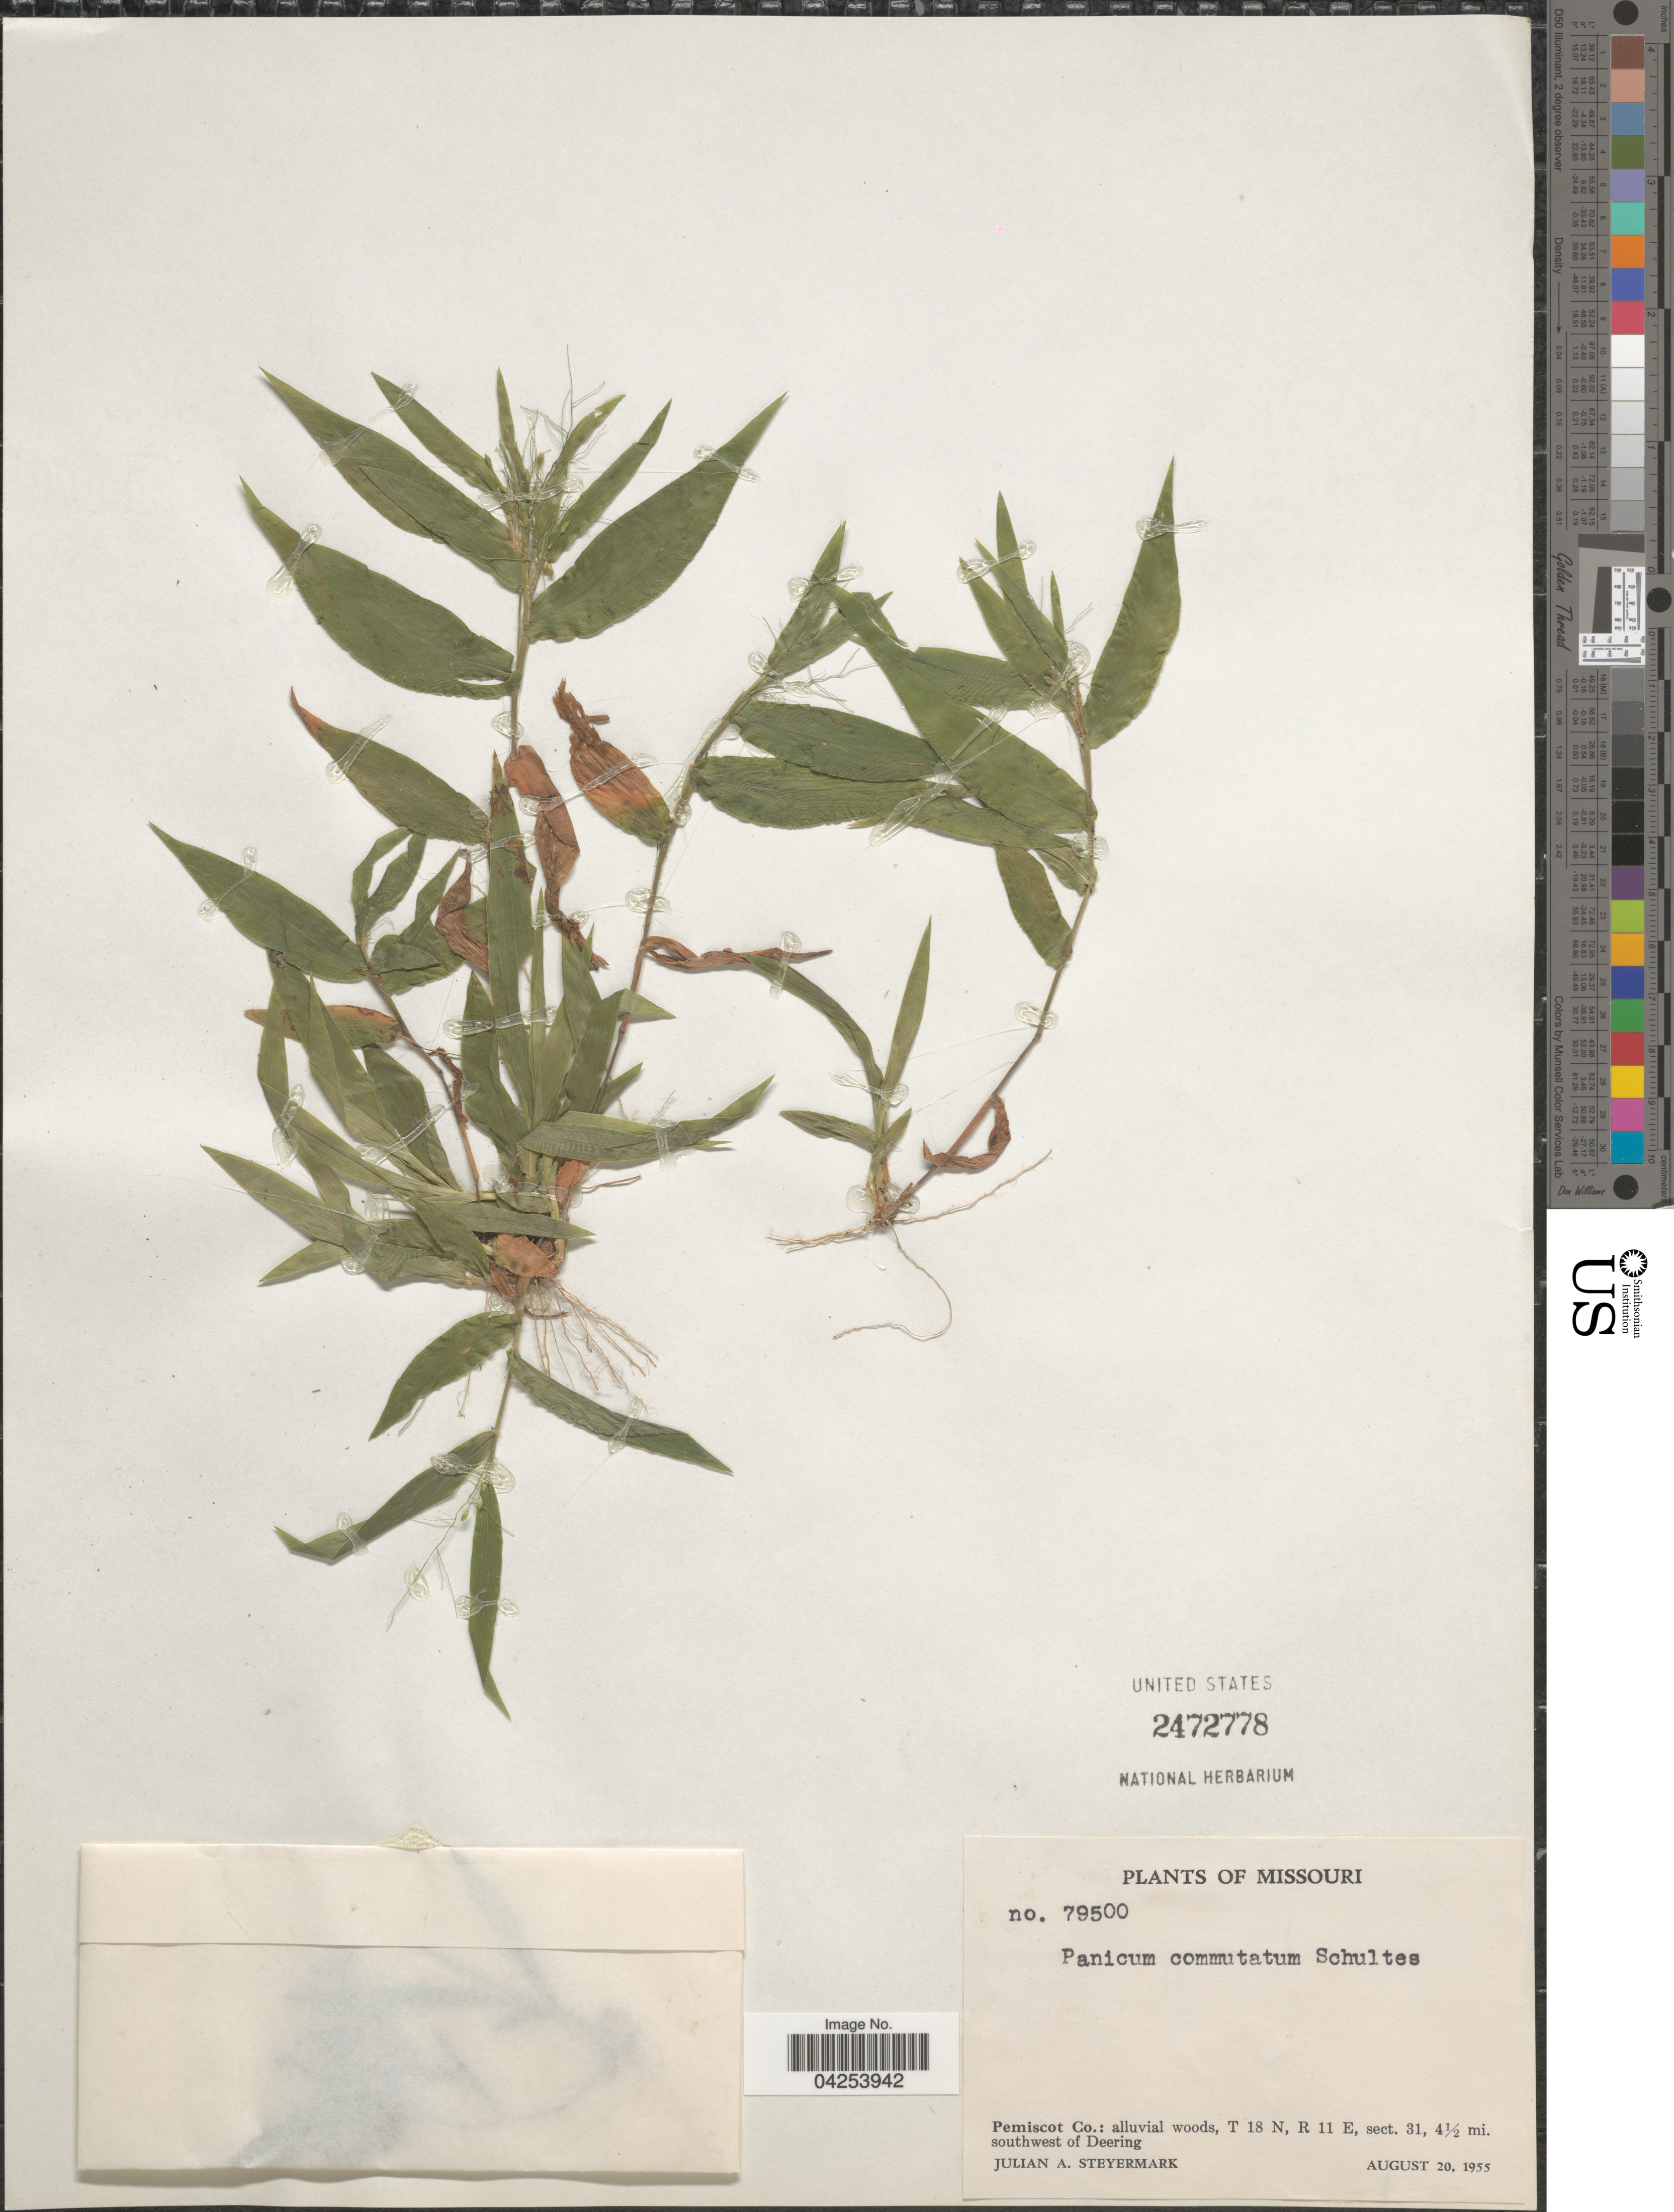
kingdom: Plantae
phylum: Tracheophyta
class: Liliopsida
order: Poales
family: Poaceae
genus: Dichanthelium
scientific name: Dichanthelium commutatum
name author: (Schult.) Gould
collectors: J. Steyermark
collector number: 79500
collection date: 1955-08-20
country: United States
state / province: Missouri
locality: Pemiscot Co.: alluvial woods, T 18 N, R 11 E, sect. 31, 4½ mi. southwest of Deering.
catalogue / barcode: US 2472778